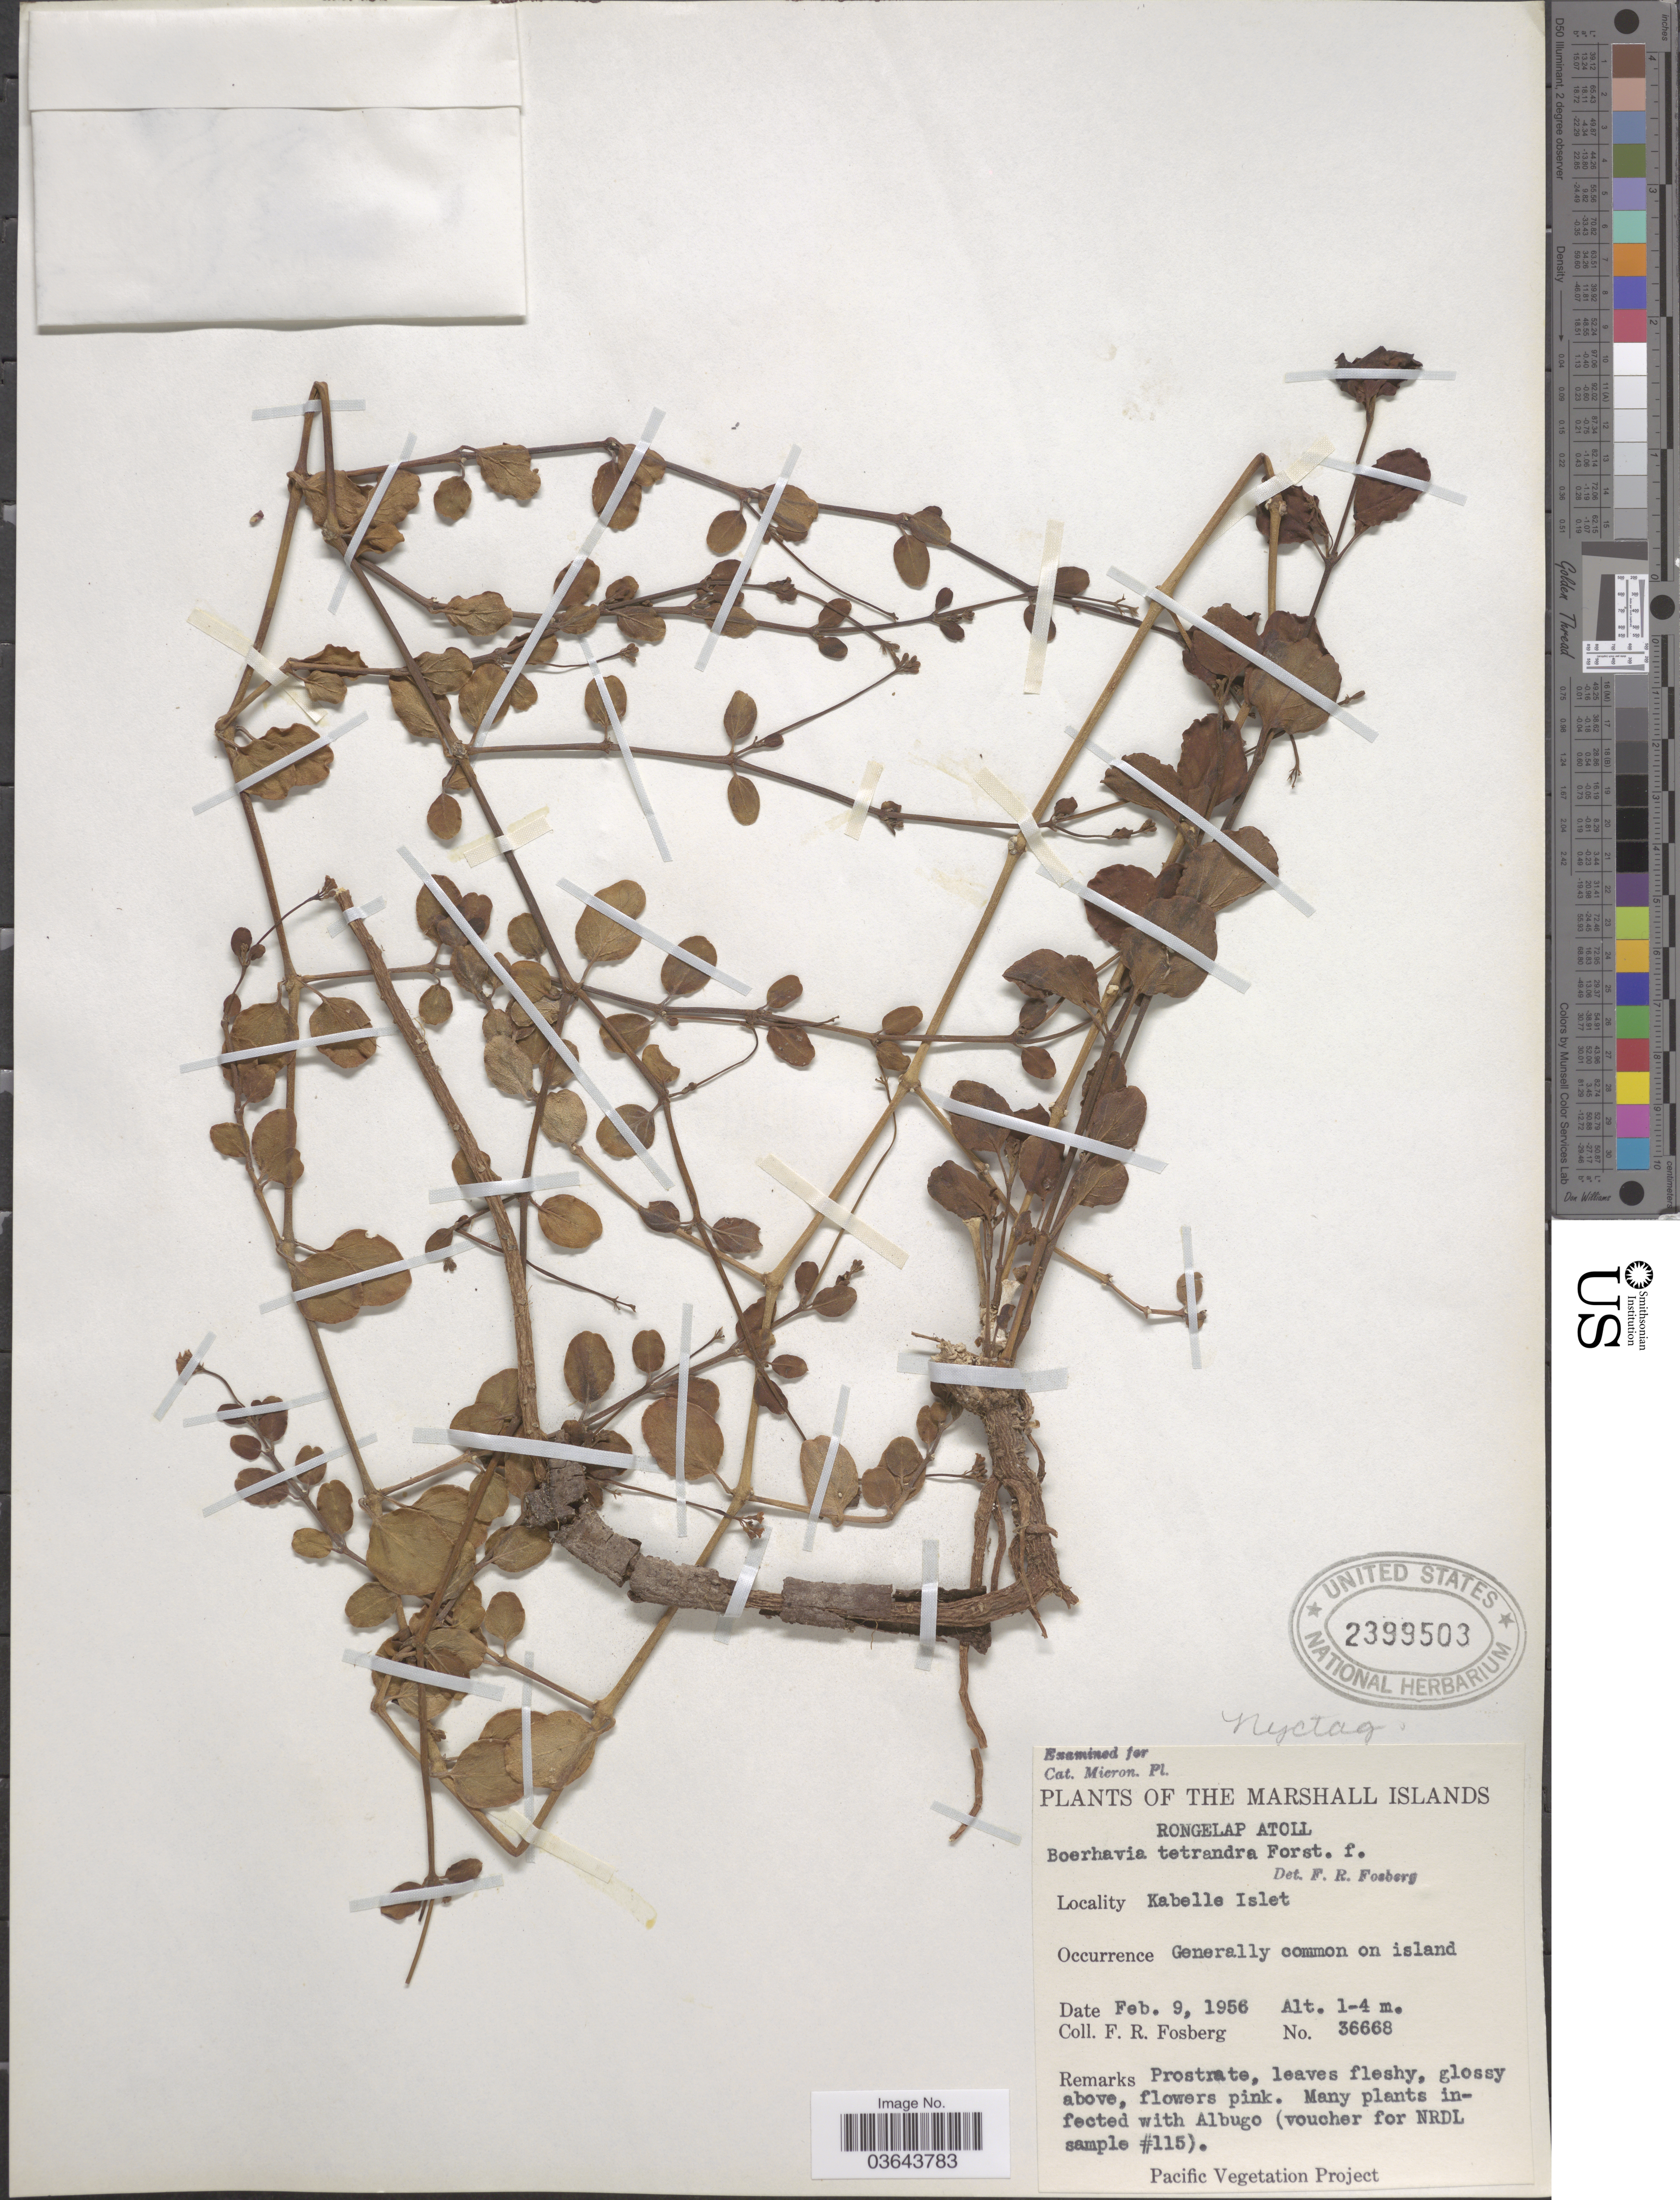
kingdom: Plantae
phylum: Tracheophyta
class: Magnoliopsida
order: Caryophyllales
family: Nyctaginaceae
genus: Boerhavia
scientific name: Boerhavia tetrandra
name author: G. Forst.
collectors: F. R. Fosberg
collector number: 36668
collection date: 1956-02-09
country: Marshall Islands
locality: Rongelap Atoll. Kabelle Islet.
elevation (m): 1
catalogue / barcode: US 2399503